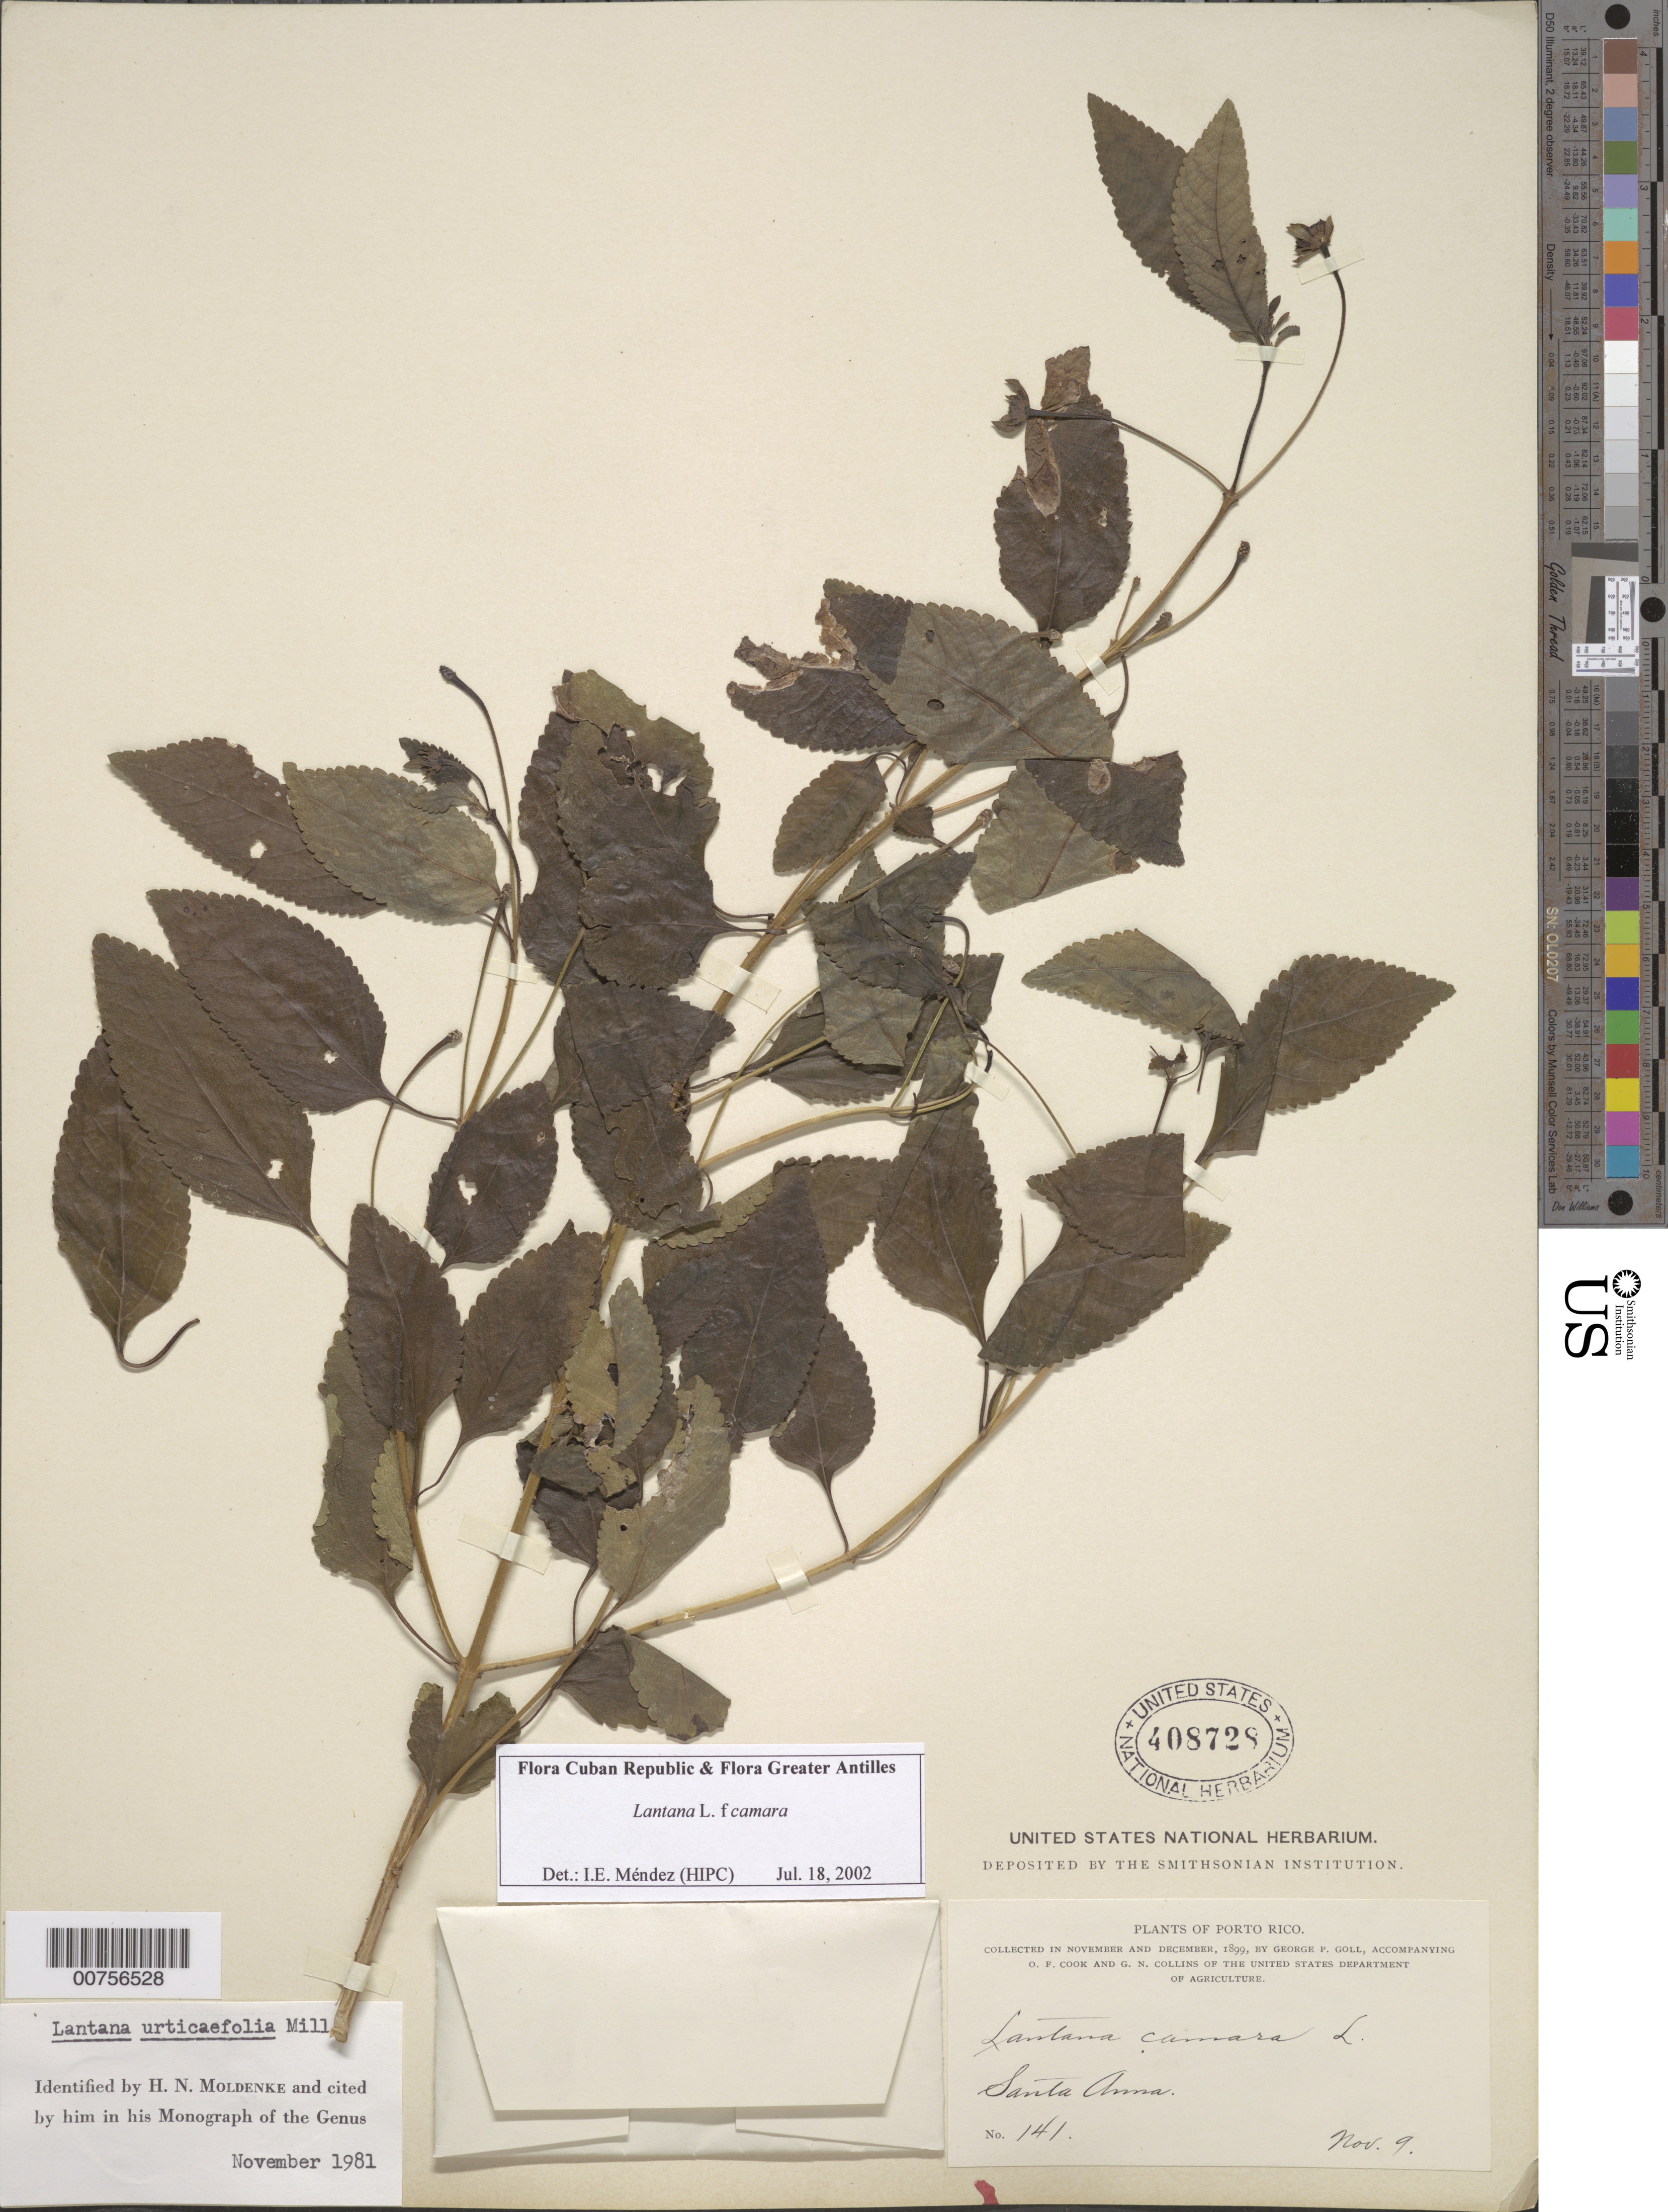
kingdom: Plantae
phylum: Tracheophyta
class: Magnoliopsida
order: Lamiales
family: Verbenaceae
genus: Lantana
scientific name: Lantana camara f. camara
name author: L.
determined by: Méndez, Isidro E., (HIPC)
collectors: G. Goll, O. F. Cook & G. N. Collins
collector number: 141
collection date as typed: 09 Nov 1899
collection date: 1899-11-09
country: Puerto Rico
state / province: San Juan (?)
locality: Santa Anna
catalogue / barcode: US 403743